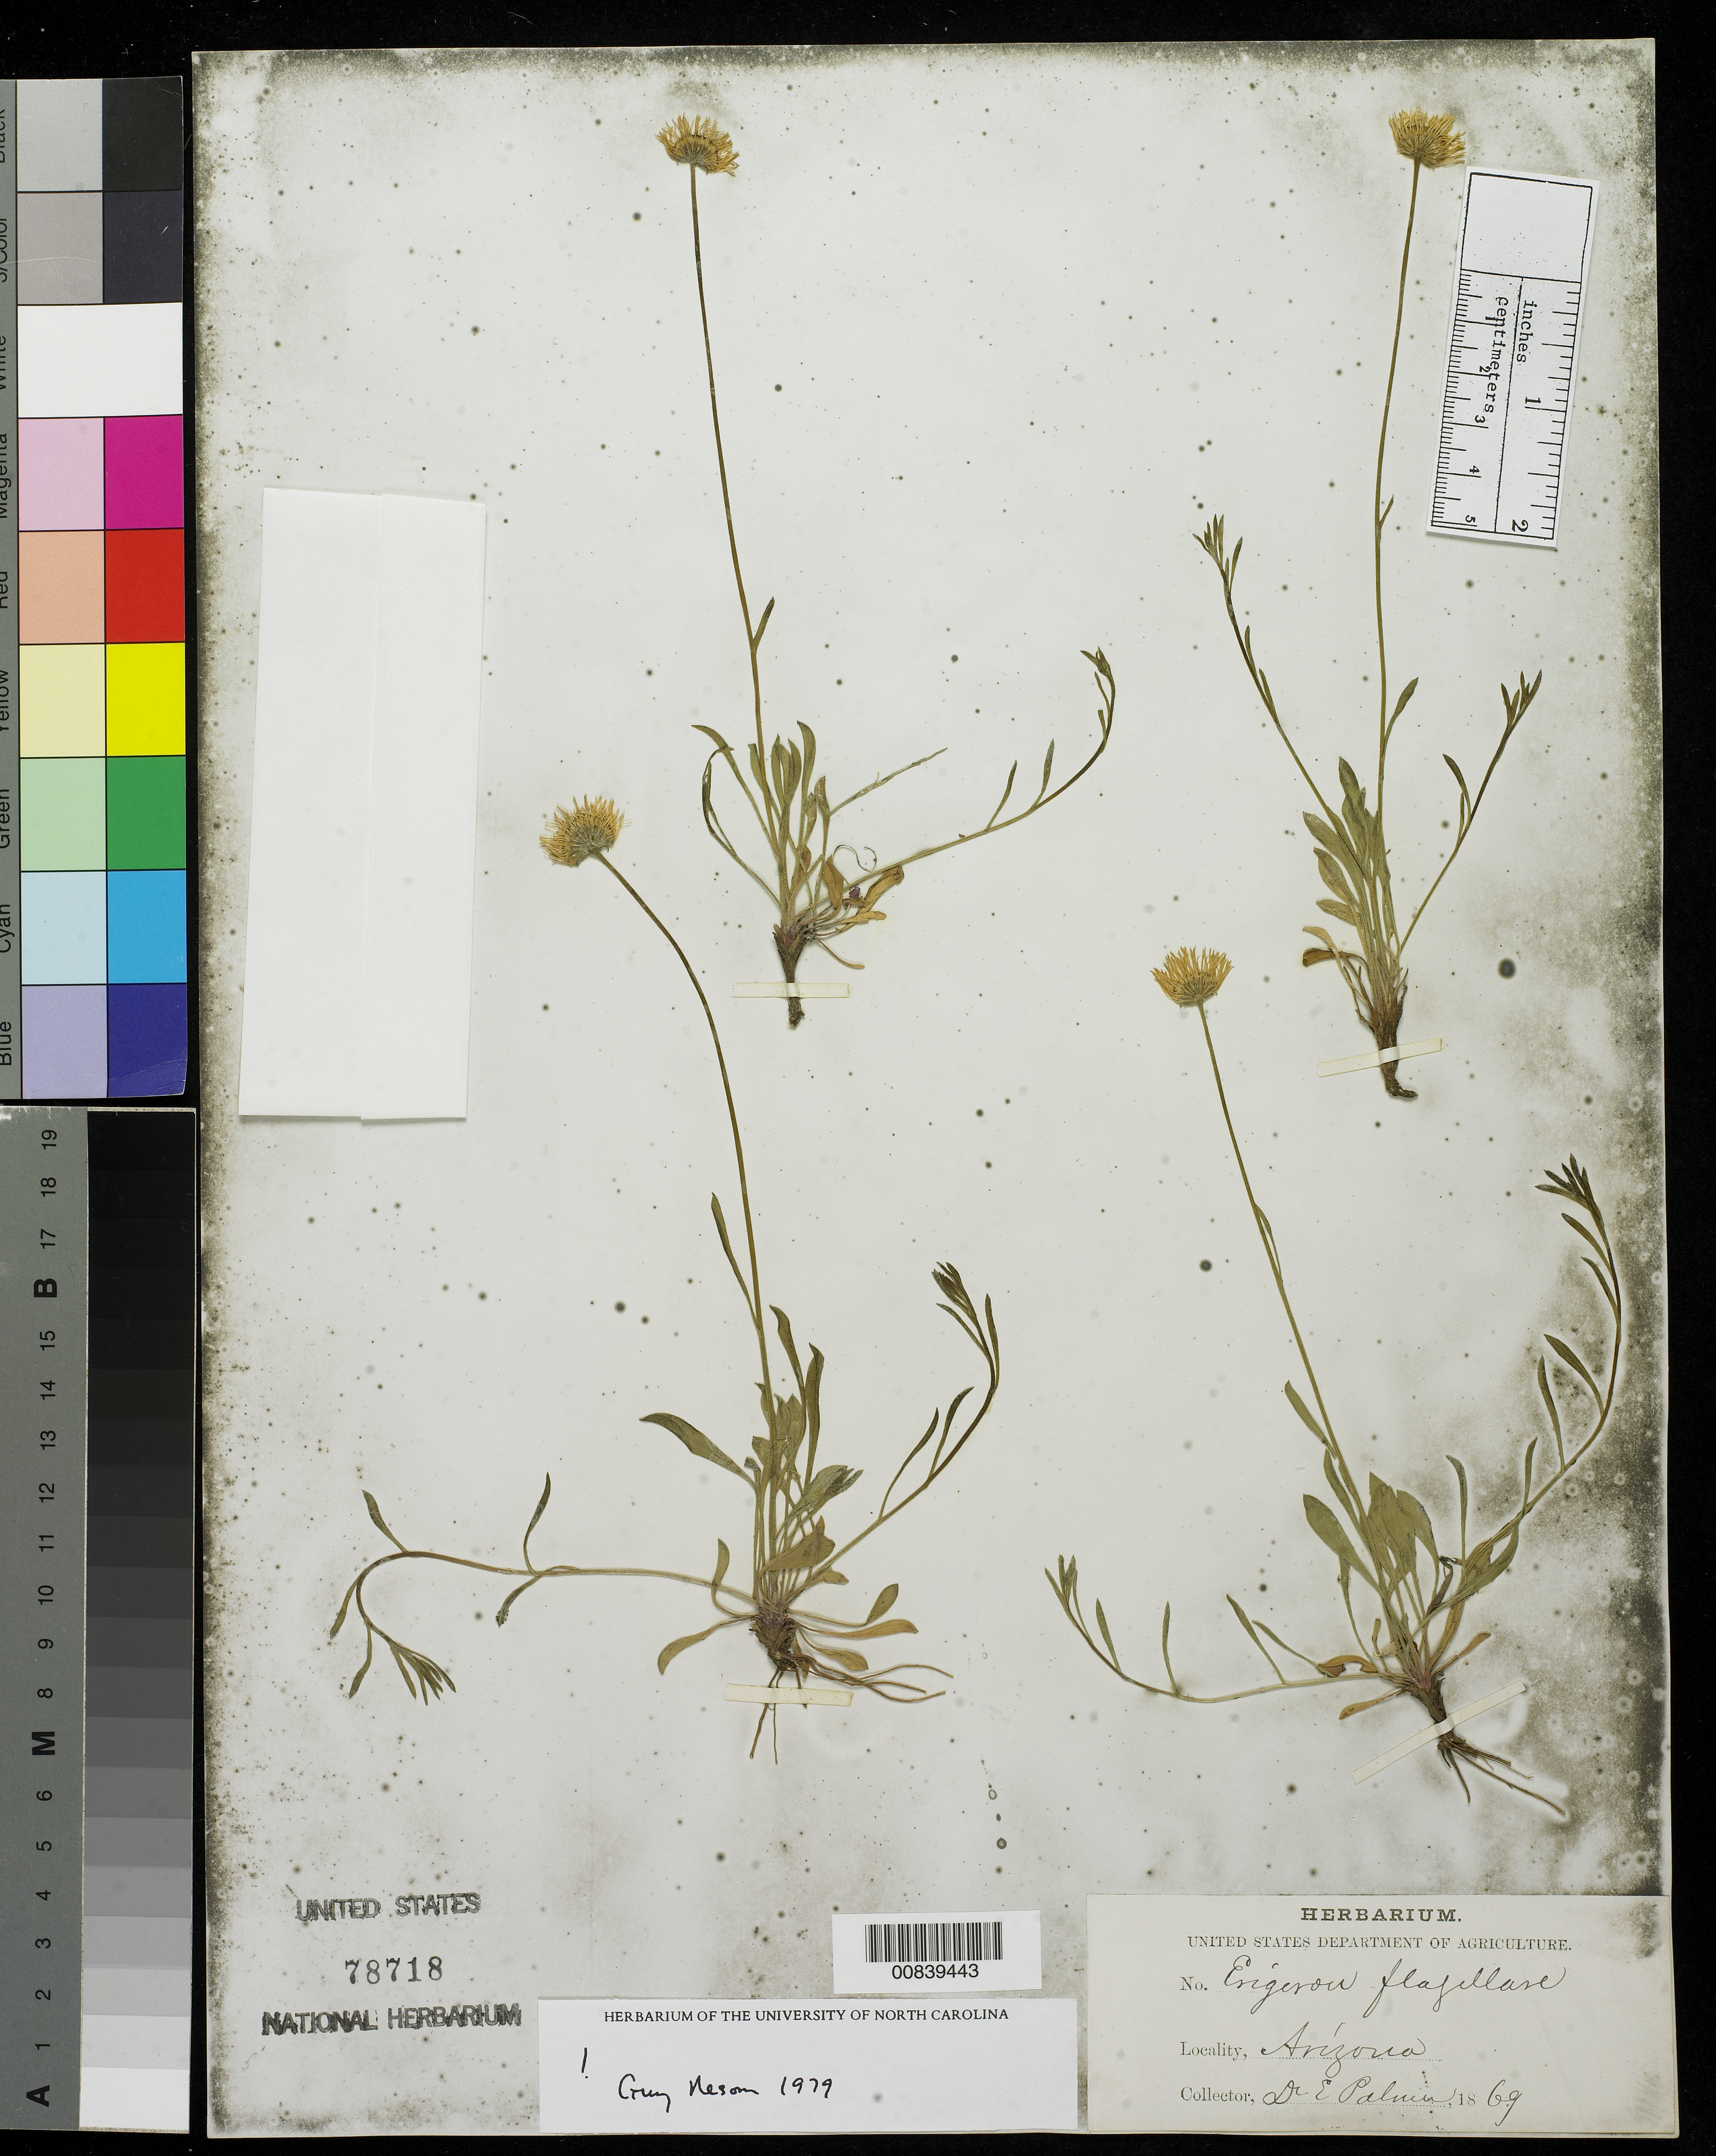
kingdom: Plantae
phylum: Tracheophyta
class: Magnoliopsida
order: Asterales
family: Asteraceae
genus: Erigeron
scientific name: Erigeron flagellaris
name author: A. Gray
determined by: Nesom, Guy L.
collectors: E. Palmer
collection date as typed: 1869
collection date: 1869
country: United States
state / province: Arizona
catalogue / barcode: US 78718